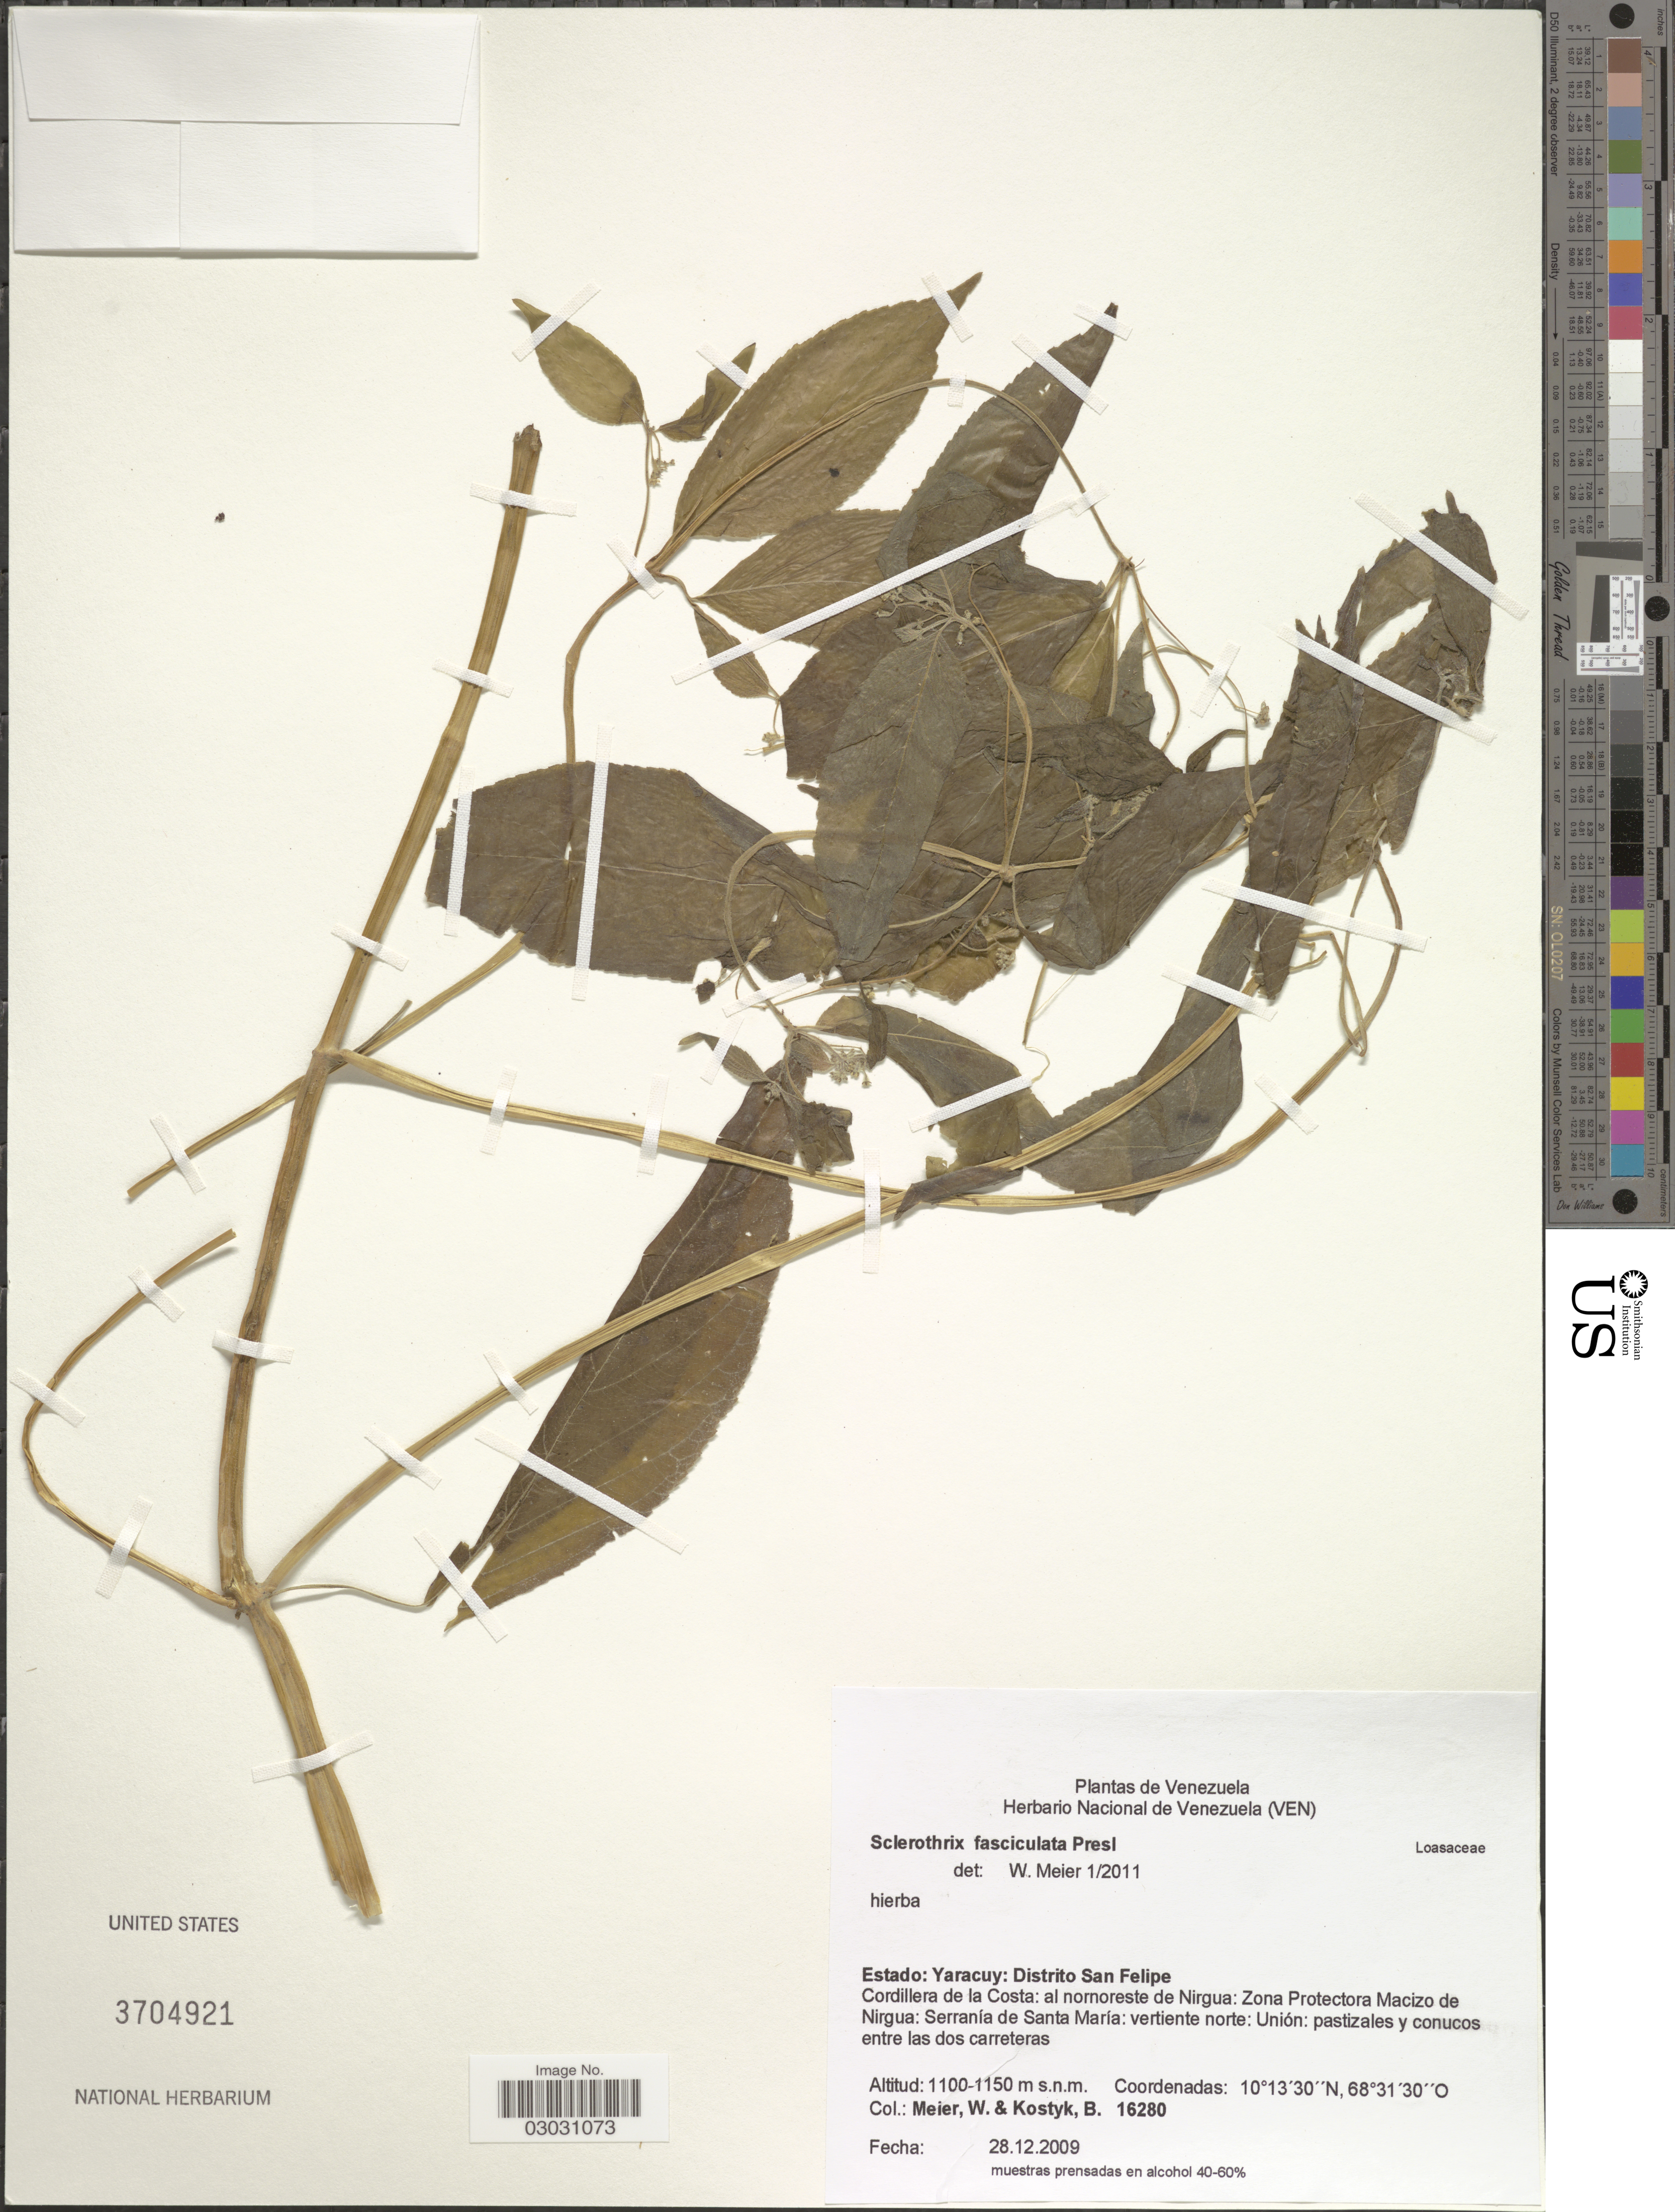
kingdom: Plantae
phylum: Tracheophyta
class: Magnoliopsida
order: Cornales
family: Loasaceae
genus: Klaprothia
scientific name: Klaprothia fasciculata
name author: (C. Presl) Poston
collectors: W. Meier & B. Kostyk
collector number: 16280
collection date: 2009-12-28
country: Venezuela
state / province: Yaracuy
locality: Distrito San Felipe, Cordillera de la Costa: al nornoreste de Nirgua: Zona Protectora Macizo de Nirgua: Serranía de Santa María: vertiente norte: Unión.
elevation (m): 1100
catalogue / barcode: US 3704921